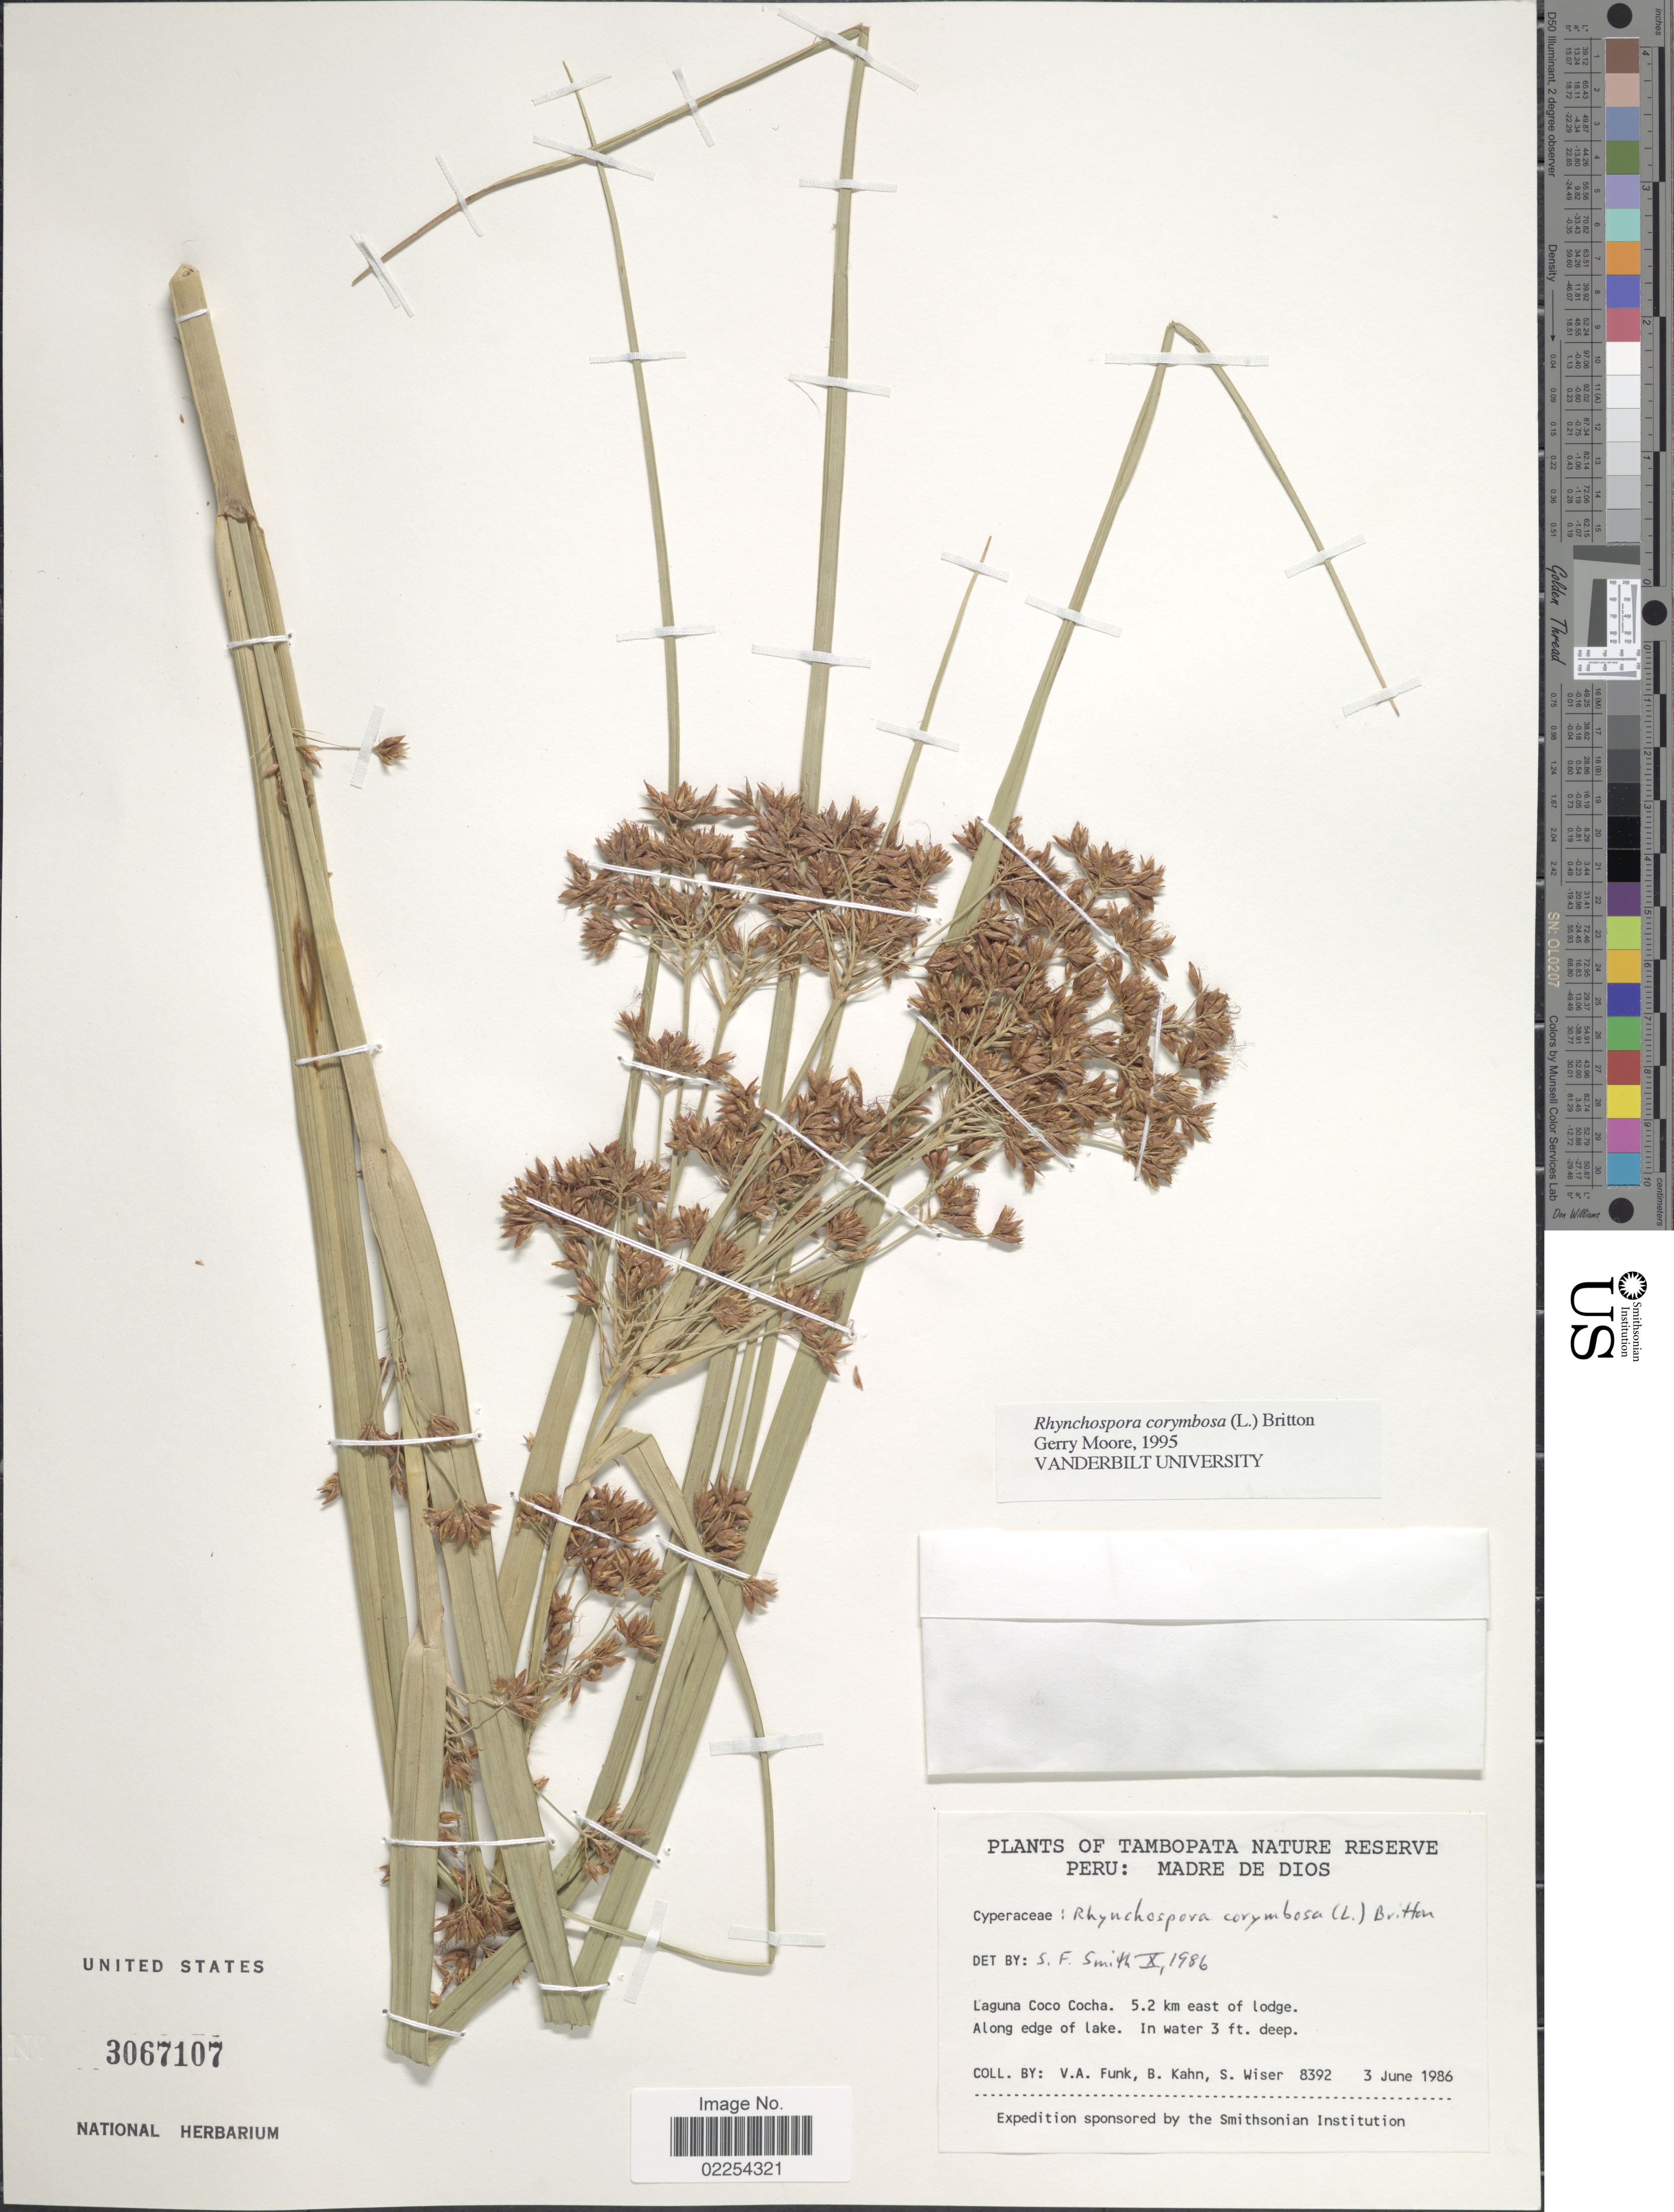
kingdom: Plantae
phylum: Tracheophyta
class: Liliopsida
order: Poales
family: Cyperaceae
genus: Rhynchospora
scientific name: Rhynchospora corymbosa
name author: (L.) Britton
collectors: V. Funk, B. Kahn & S. Wiser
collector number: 8392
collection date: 1986-06-03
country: Peru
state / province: Madre de Dios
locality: Tambopata Nature Reserve, Laguna Coco Cocha. 5.2 km east of lodge. Along edge of lake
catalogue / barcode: US 3067107